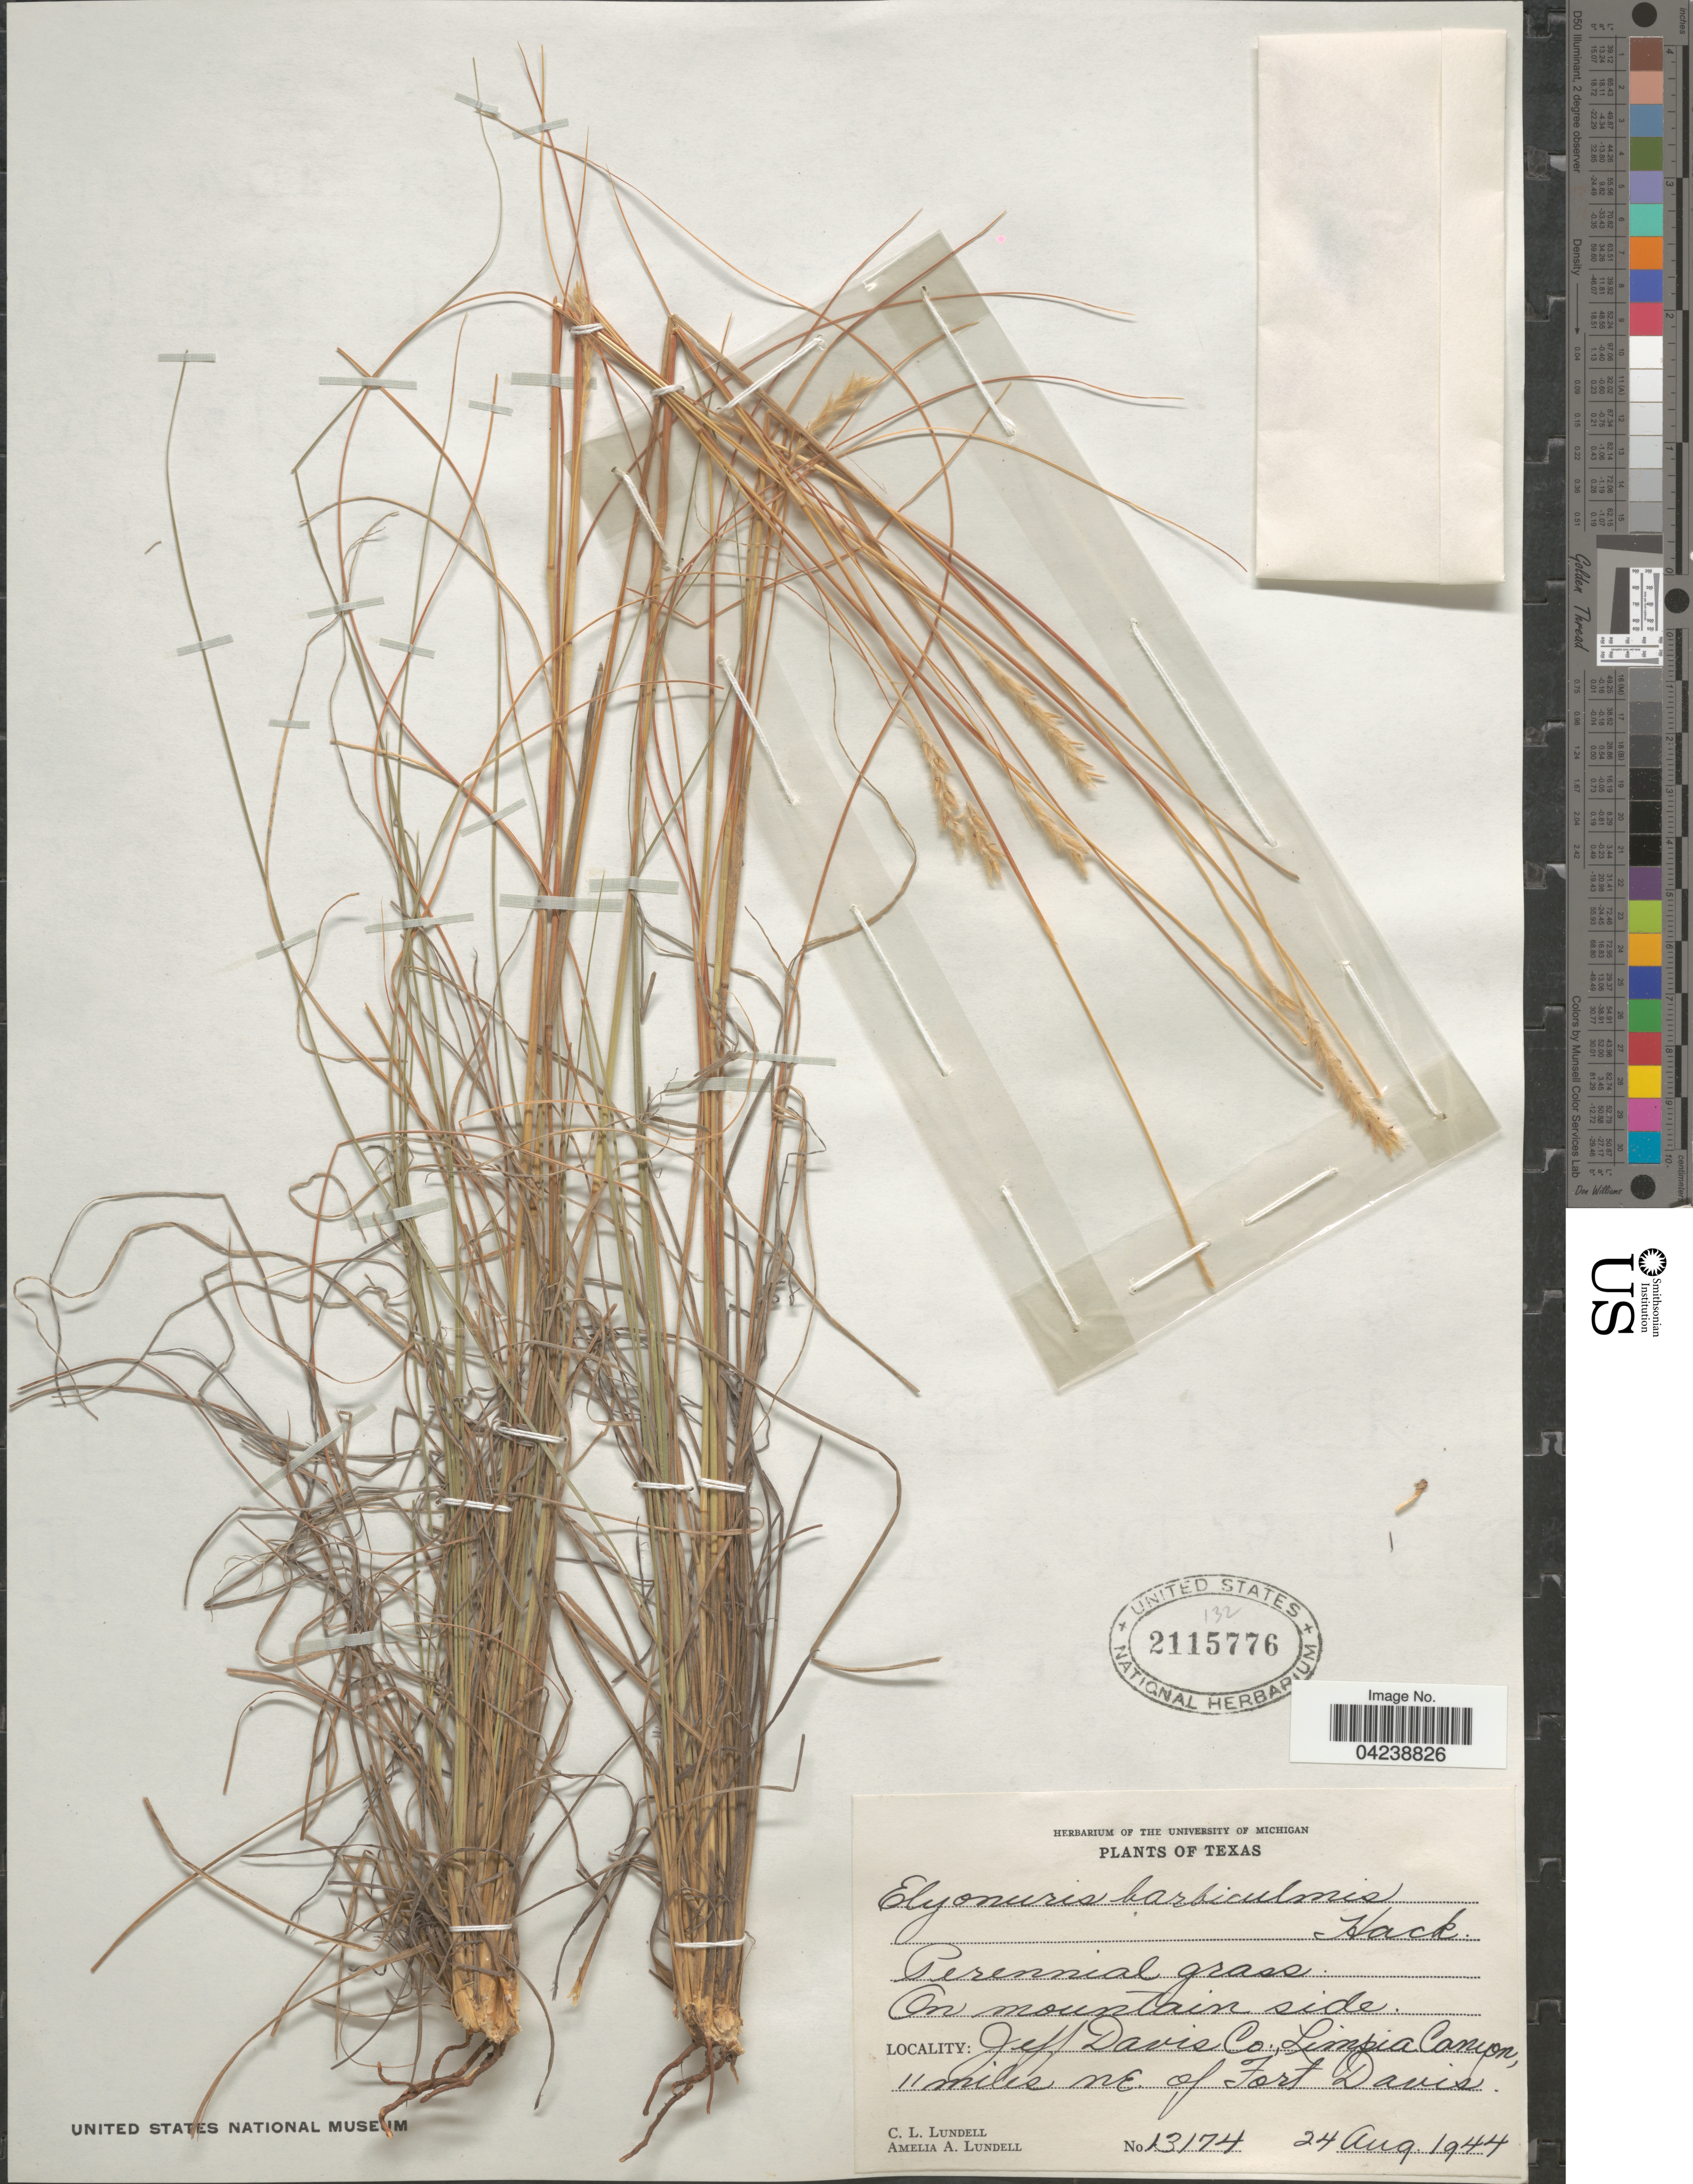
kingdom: Plantae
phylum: Tracheophyta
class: Liliopsida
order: Poales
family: Poaceae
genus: Elionurus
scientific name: Elionurus barbiculmis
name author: Hack. in A. DC.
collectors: C. L. Lundell & A. A. Lundell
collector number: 13174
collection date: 1944-08-24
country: United States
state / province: Texas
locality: Jeff Davis Co., Limpia Canyon, 11 miles ne. of Fort Davis.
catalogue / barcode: US 2115776